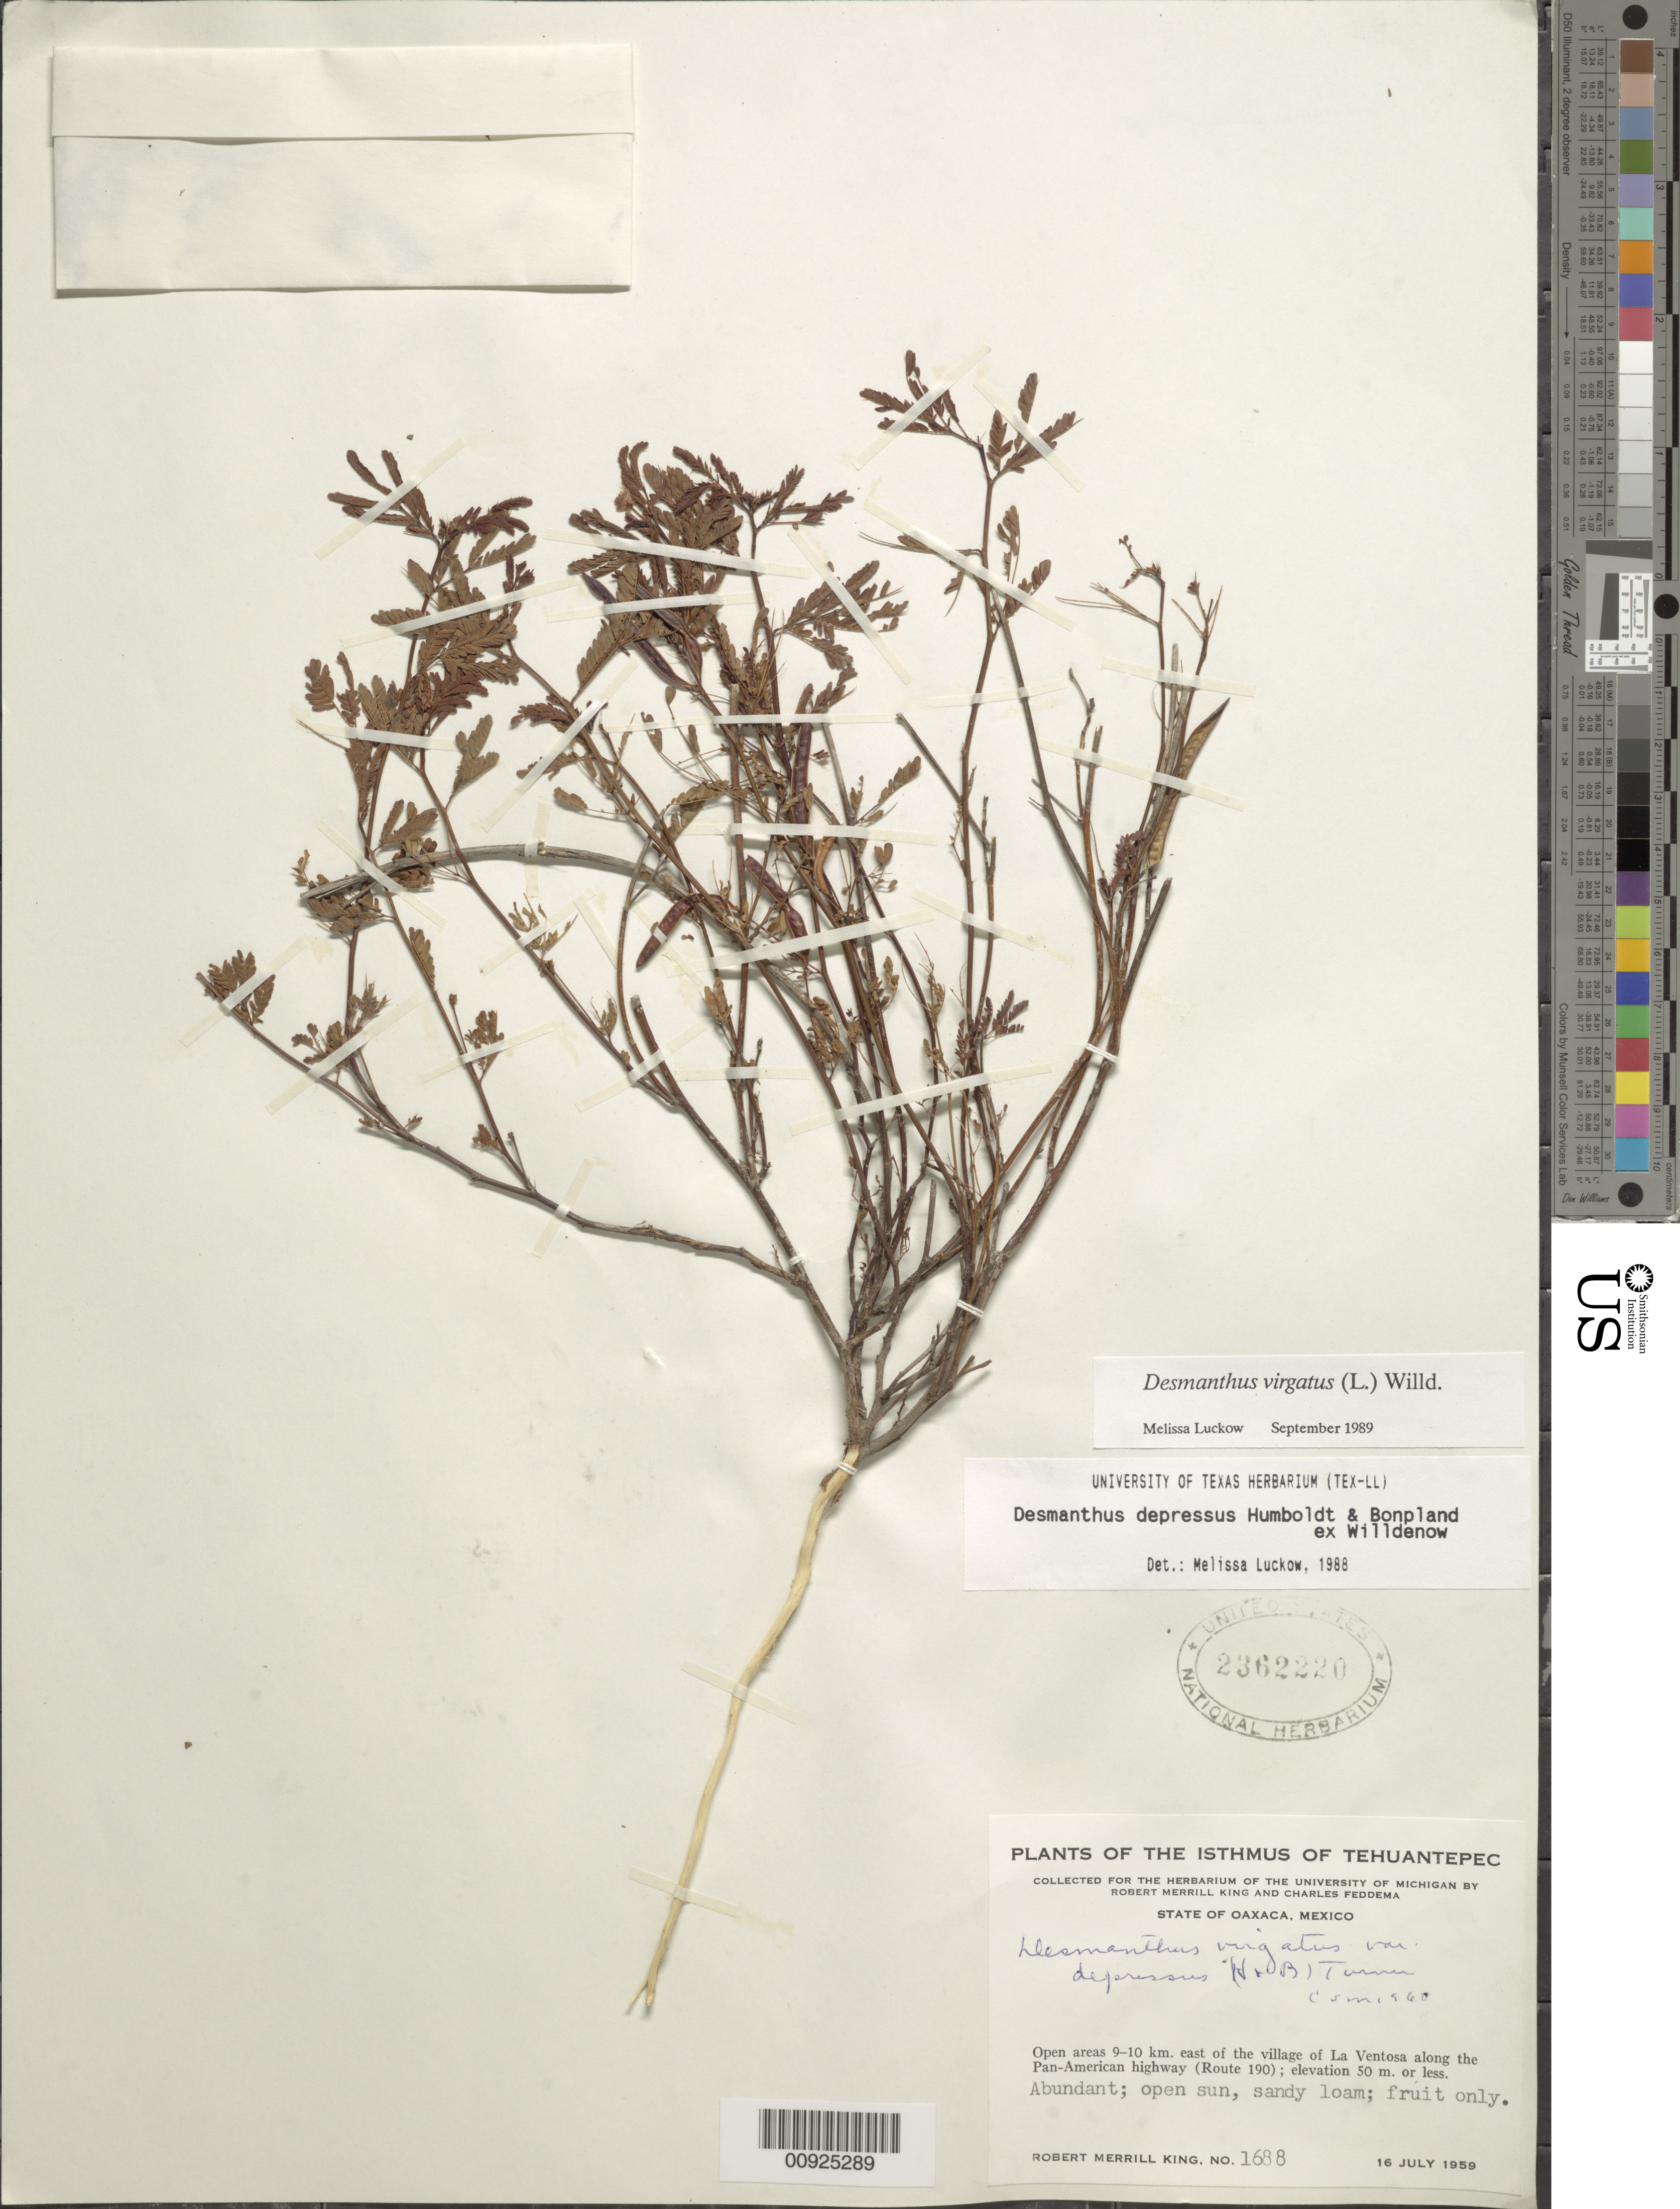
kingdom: Plantae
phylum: Tracheophyta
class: Magnoliopsida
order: Fabales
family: Fabaceae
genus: Desmanthus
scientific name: Desmanthus virgatus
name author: (L.) Willd.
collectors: R. M. King & C. Feddema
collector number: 1688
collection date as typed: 16 Jul 1959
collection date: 1959-07-16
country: Mexico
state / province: Oaxaca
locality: Open areas 9-10 km. east of the village of La Ventosa along Pan-American highway (Route 190).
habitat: Open sun, sandy loam.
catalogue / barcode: US 2362220